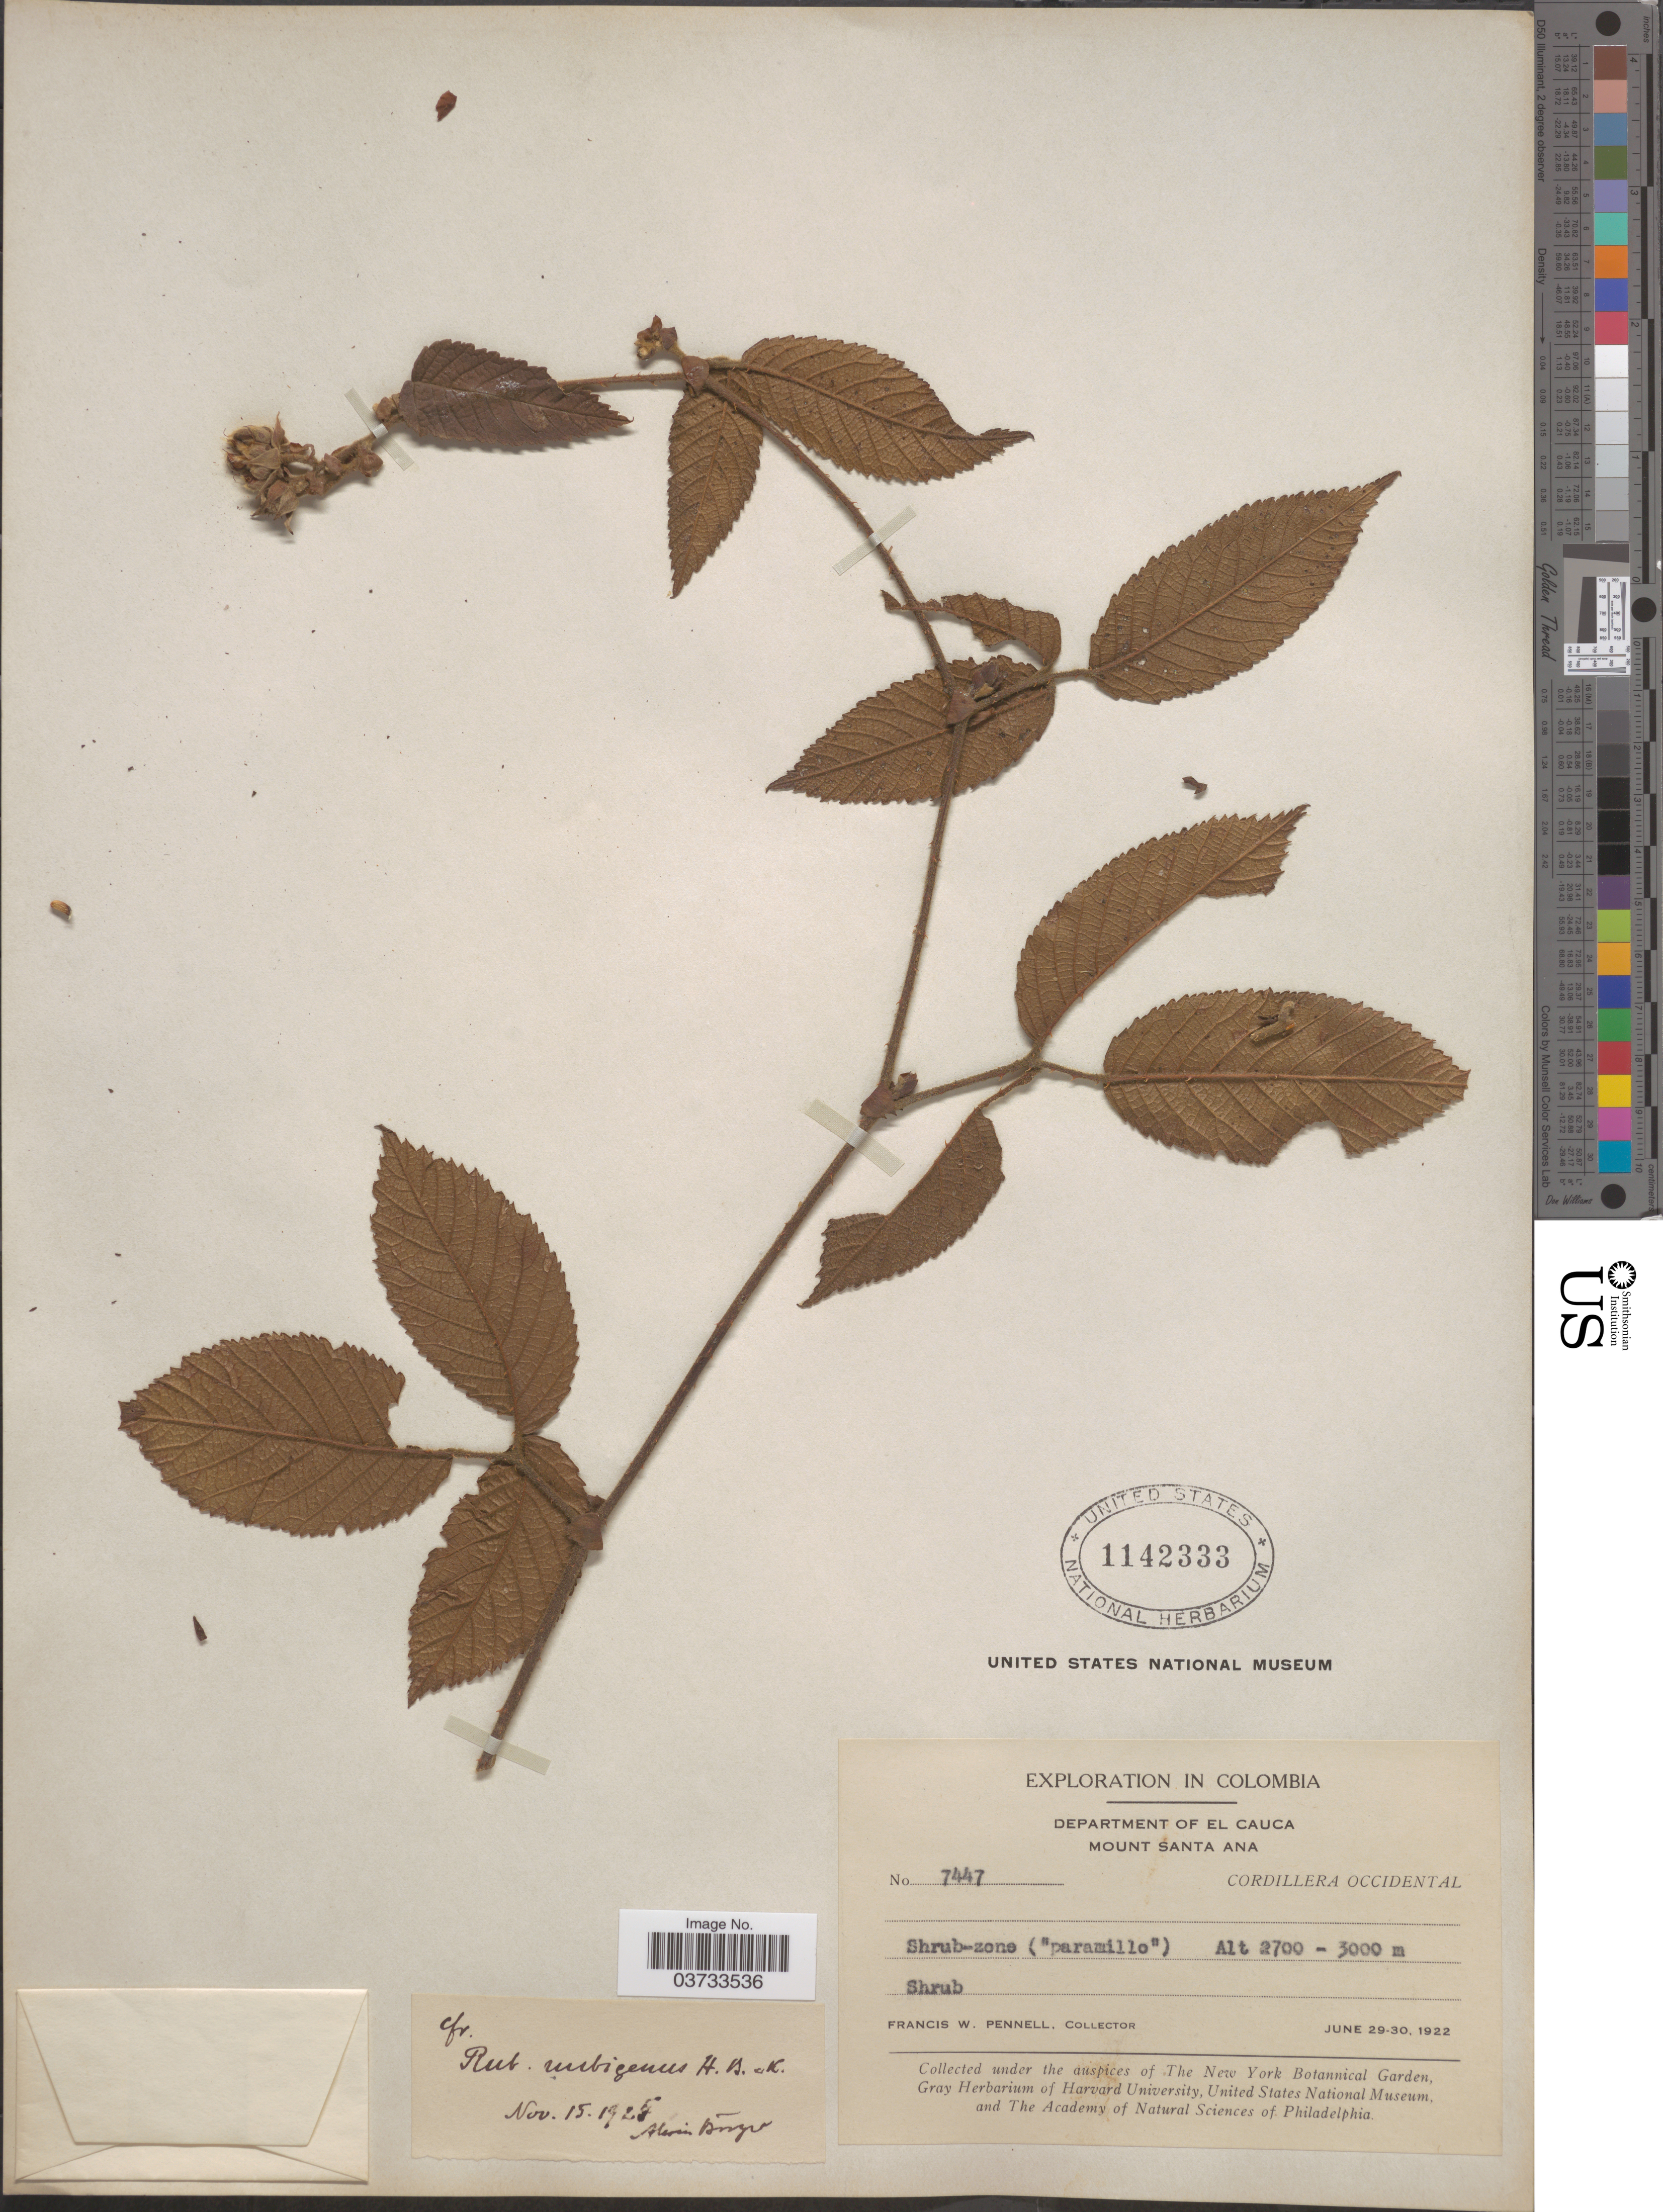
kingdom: Plantae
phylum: Tracheophyta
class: Magnoliopsida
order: Rosales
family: Rosaceae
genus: Rubus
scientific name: Rubus nubigenus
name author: Kunth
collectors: F. W. Pennell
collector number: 7447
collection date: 1922-06-29/1922-06-30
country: Colombia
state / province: Cauca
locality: Department of El Cauca. Mount Santa Ana. Cordillera Occidental.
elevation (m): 2700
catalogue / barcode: US 1142333